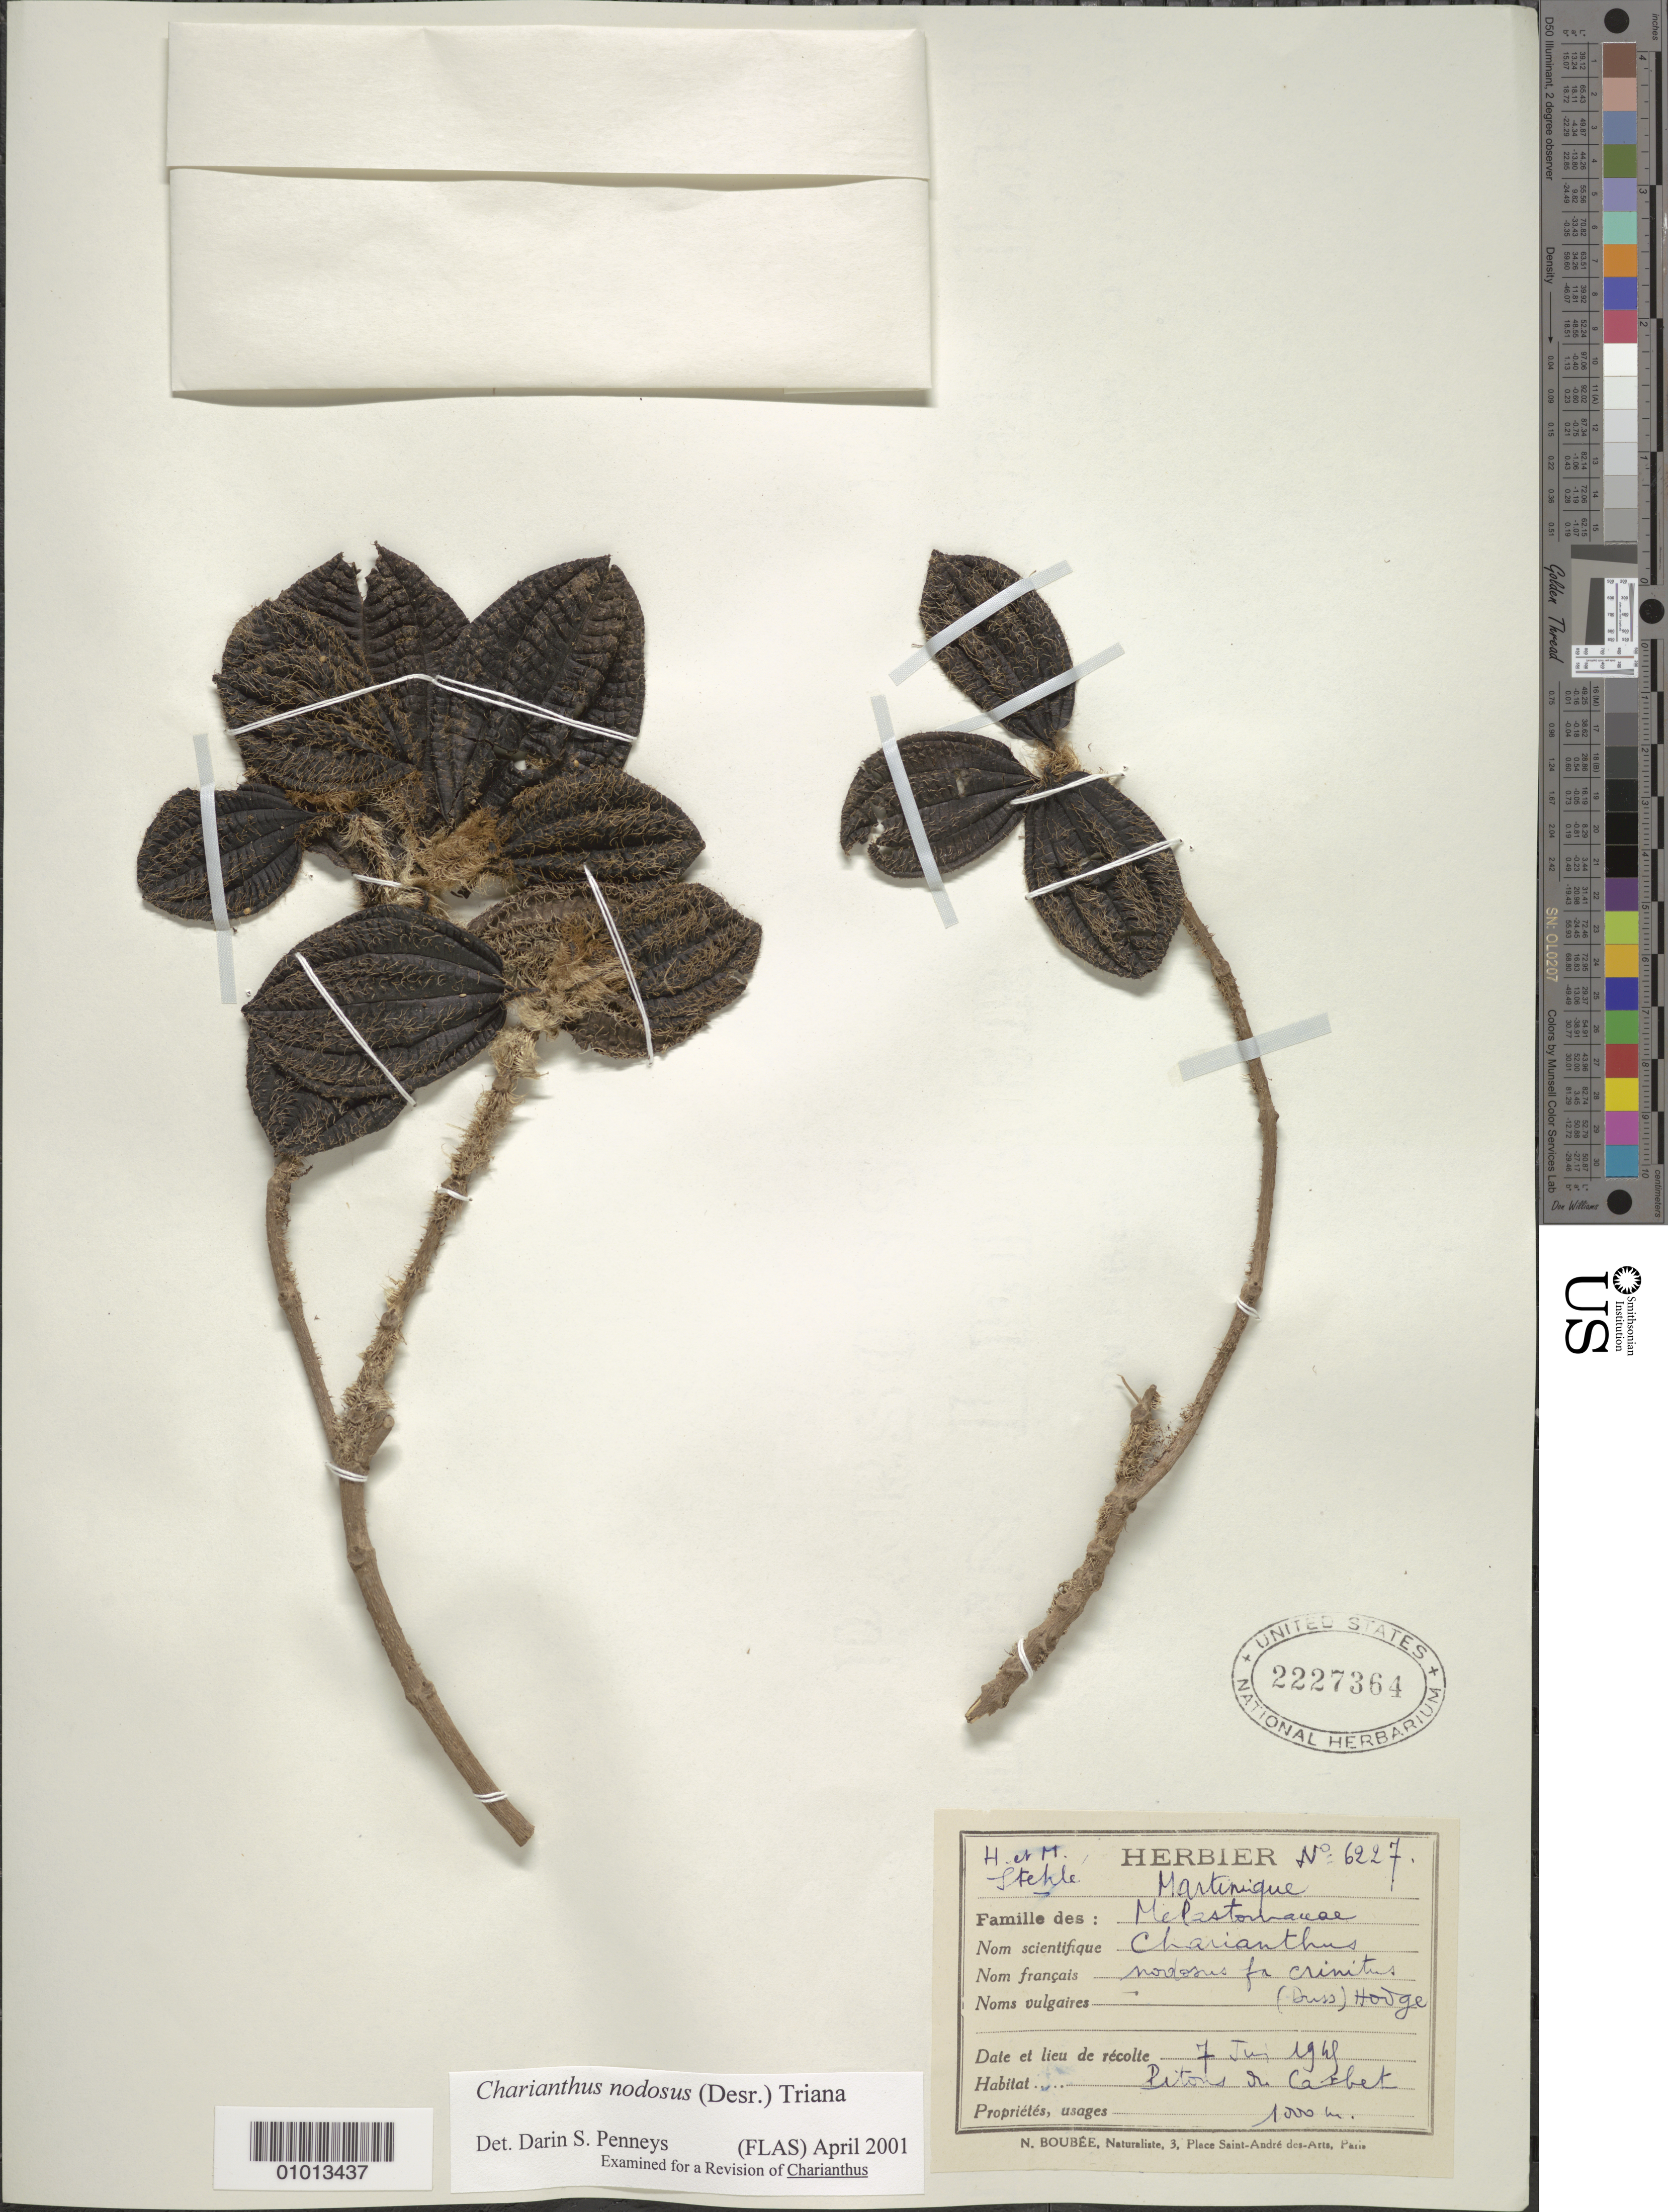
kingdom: Plantae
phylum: Tracheophyta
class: Magnoliopsida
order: Myrtales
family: Melastomataceae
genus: Charianthus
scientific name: Charianthus nodosus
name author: (Desr.) Triana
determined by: Penneys, D. S.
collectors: H. Stehlé & M. Stehlé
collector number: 6227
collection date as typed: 07 Jun 1945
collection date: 1945-06-07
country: Martinique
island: Martinique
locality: Pitons du Carbet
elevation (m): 1000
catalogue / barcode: US 2227364